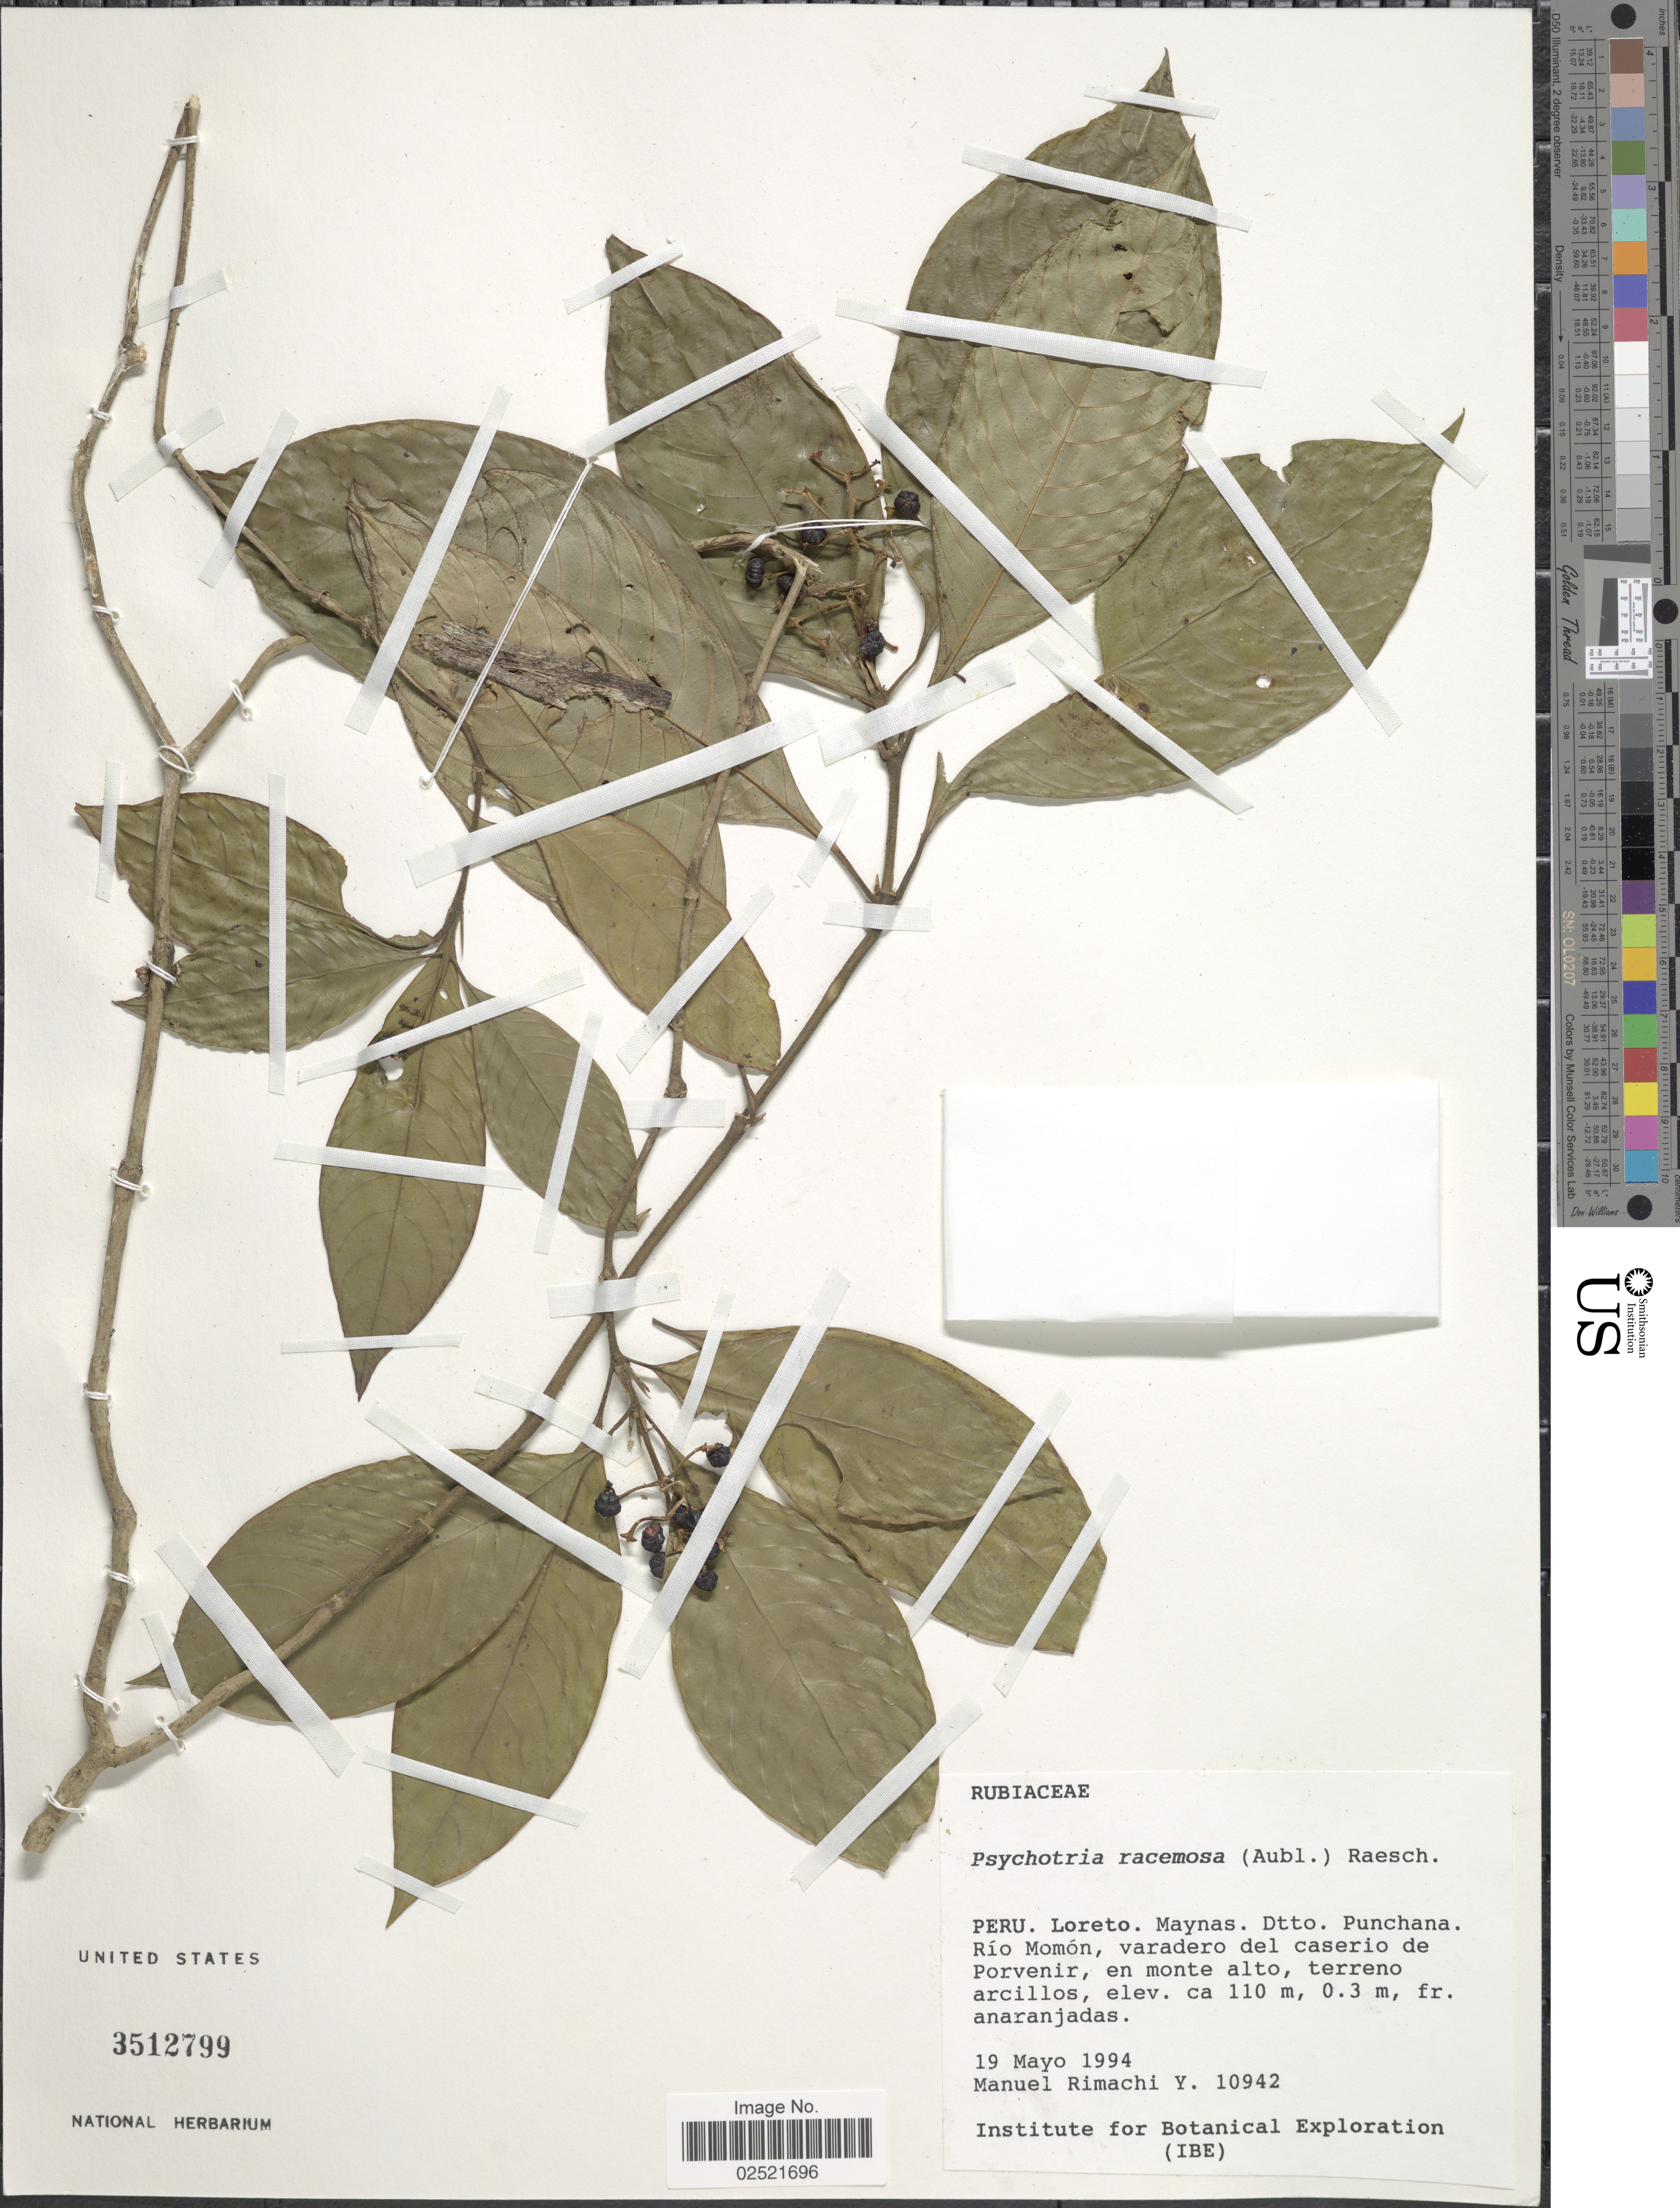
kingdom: Plantae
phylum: Tracheophyta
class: Magnoliopsida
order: Gentianales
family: Rubiaceae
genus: Psychotria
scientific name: Psychotria racemosa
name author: (Aubl.) Raeuschel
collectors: M. Rimachi Y.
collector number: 10942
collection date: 1994-05-19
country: Peru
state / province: Loreto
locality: Maynas, Dtto. Punchana, Rio Momon, varadero del caserio de Porvenir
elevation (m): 110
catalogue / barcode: US 3512799